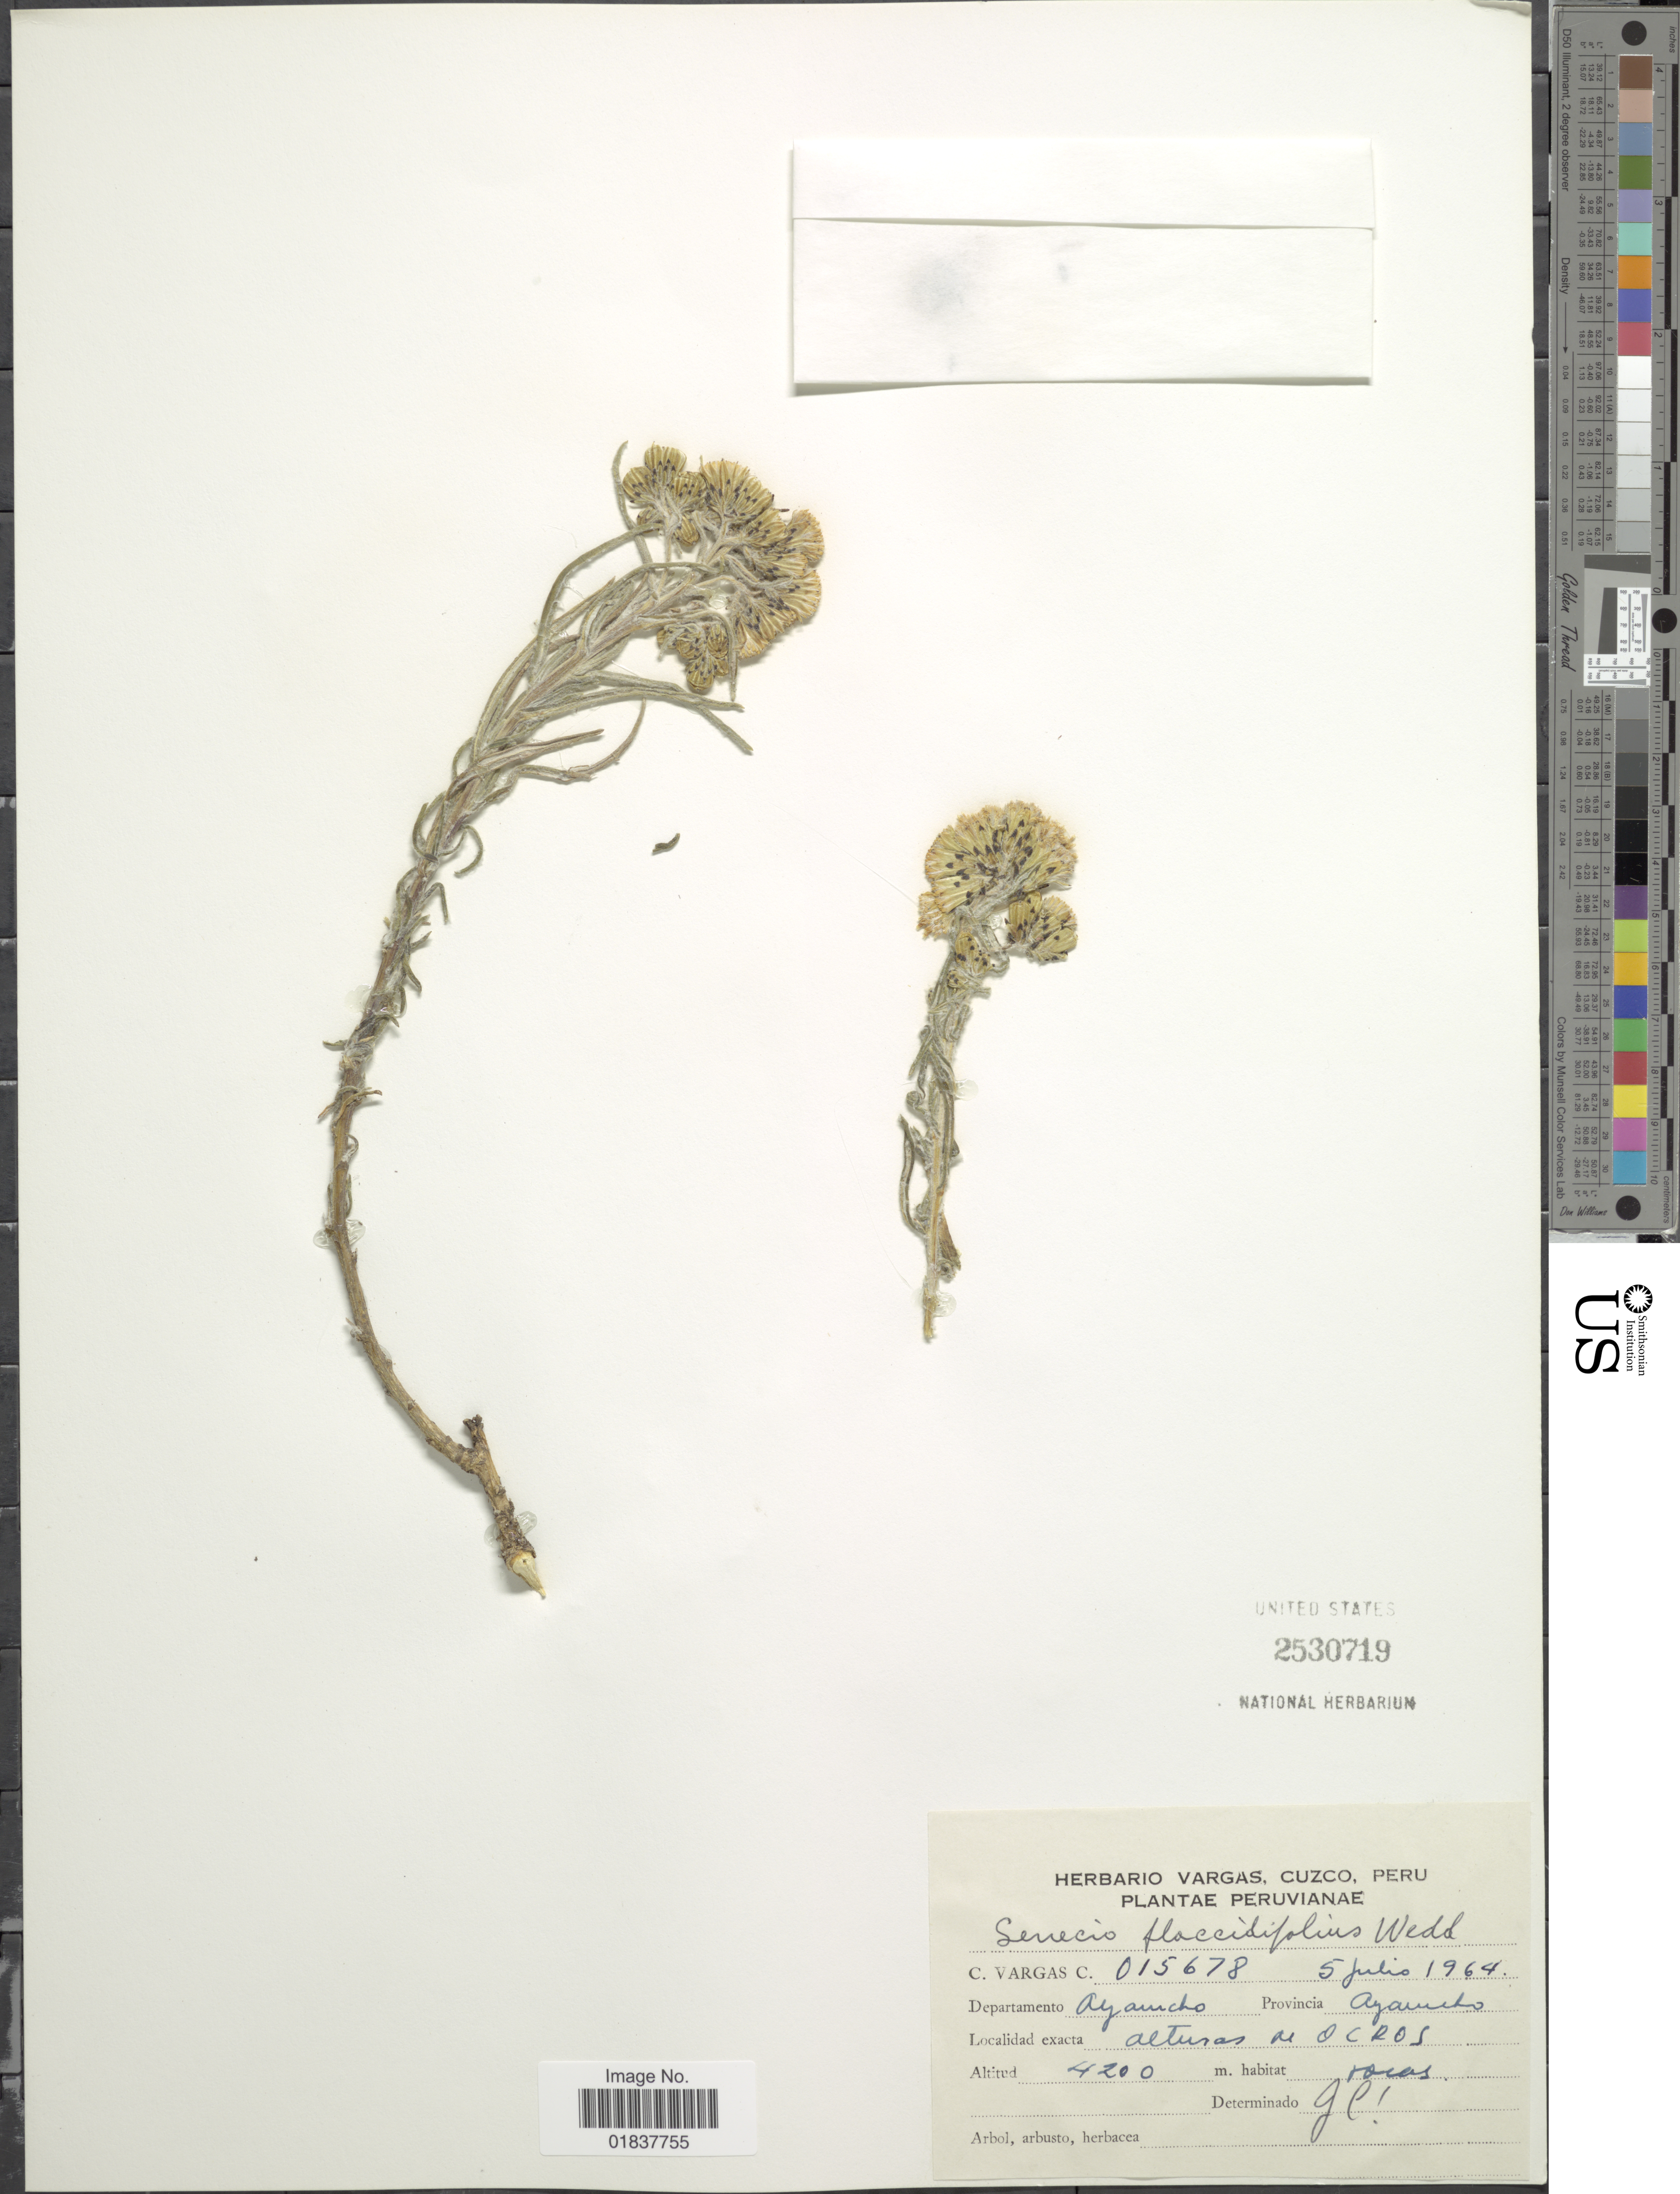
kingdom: Plantae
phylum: Tracheophyta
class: Magnoliopsida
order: Asterales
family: Asteraceae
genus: Senecio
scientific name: Senecio flaccidifolius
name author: Wedd.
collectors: C. Vargas Calderón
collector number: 015678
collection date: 1964-07-05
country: Peru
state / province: Ayacucho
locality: Provincia Ayacucho, alturas de Ocros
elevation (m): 4200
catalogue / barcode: US 2530719